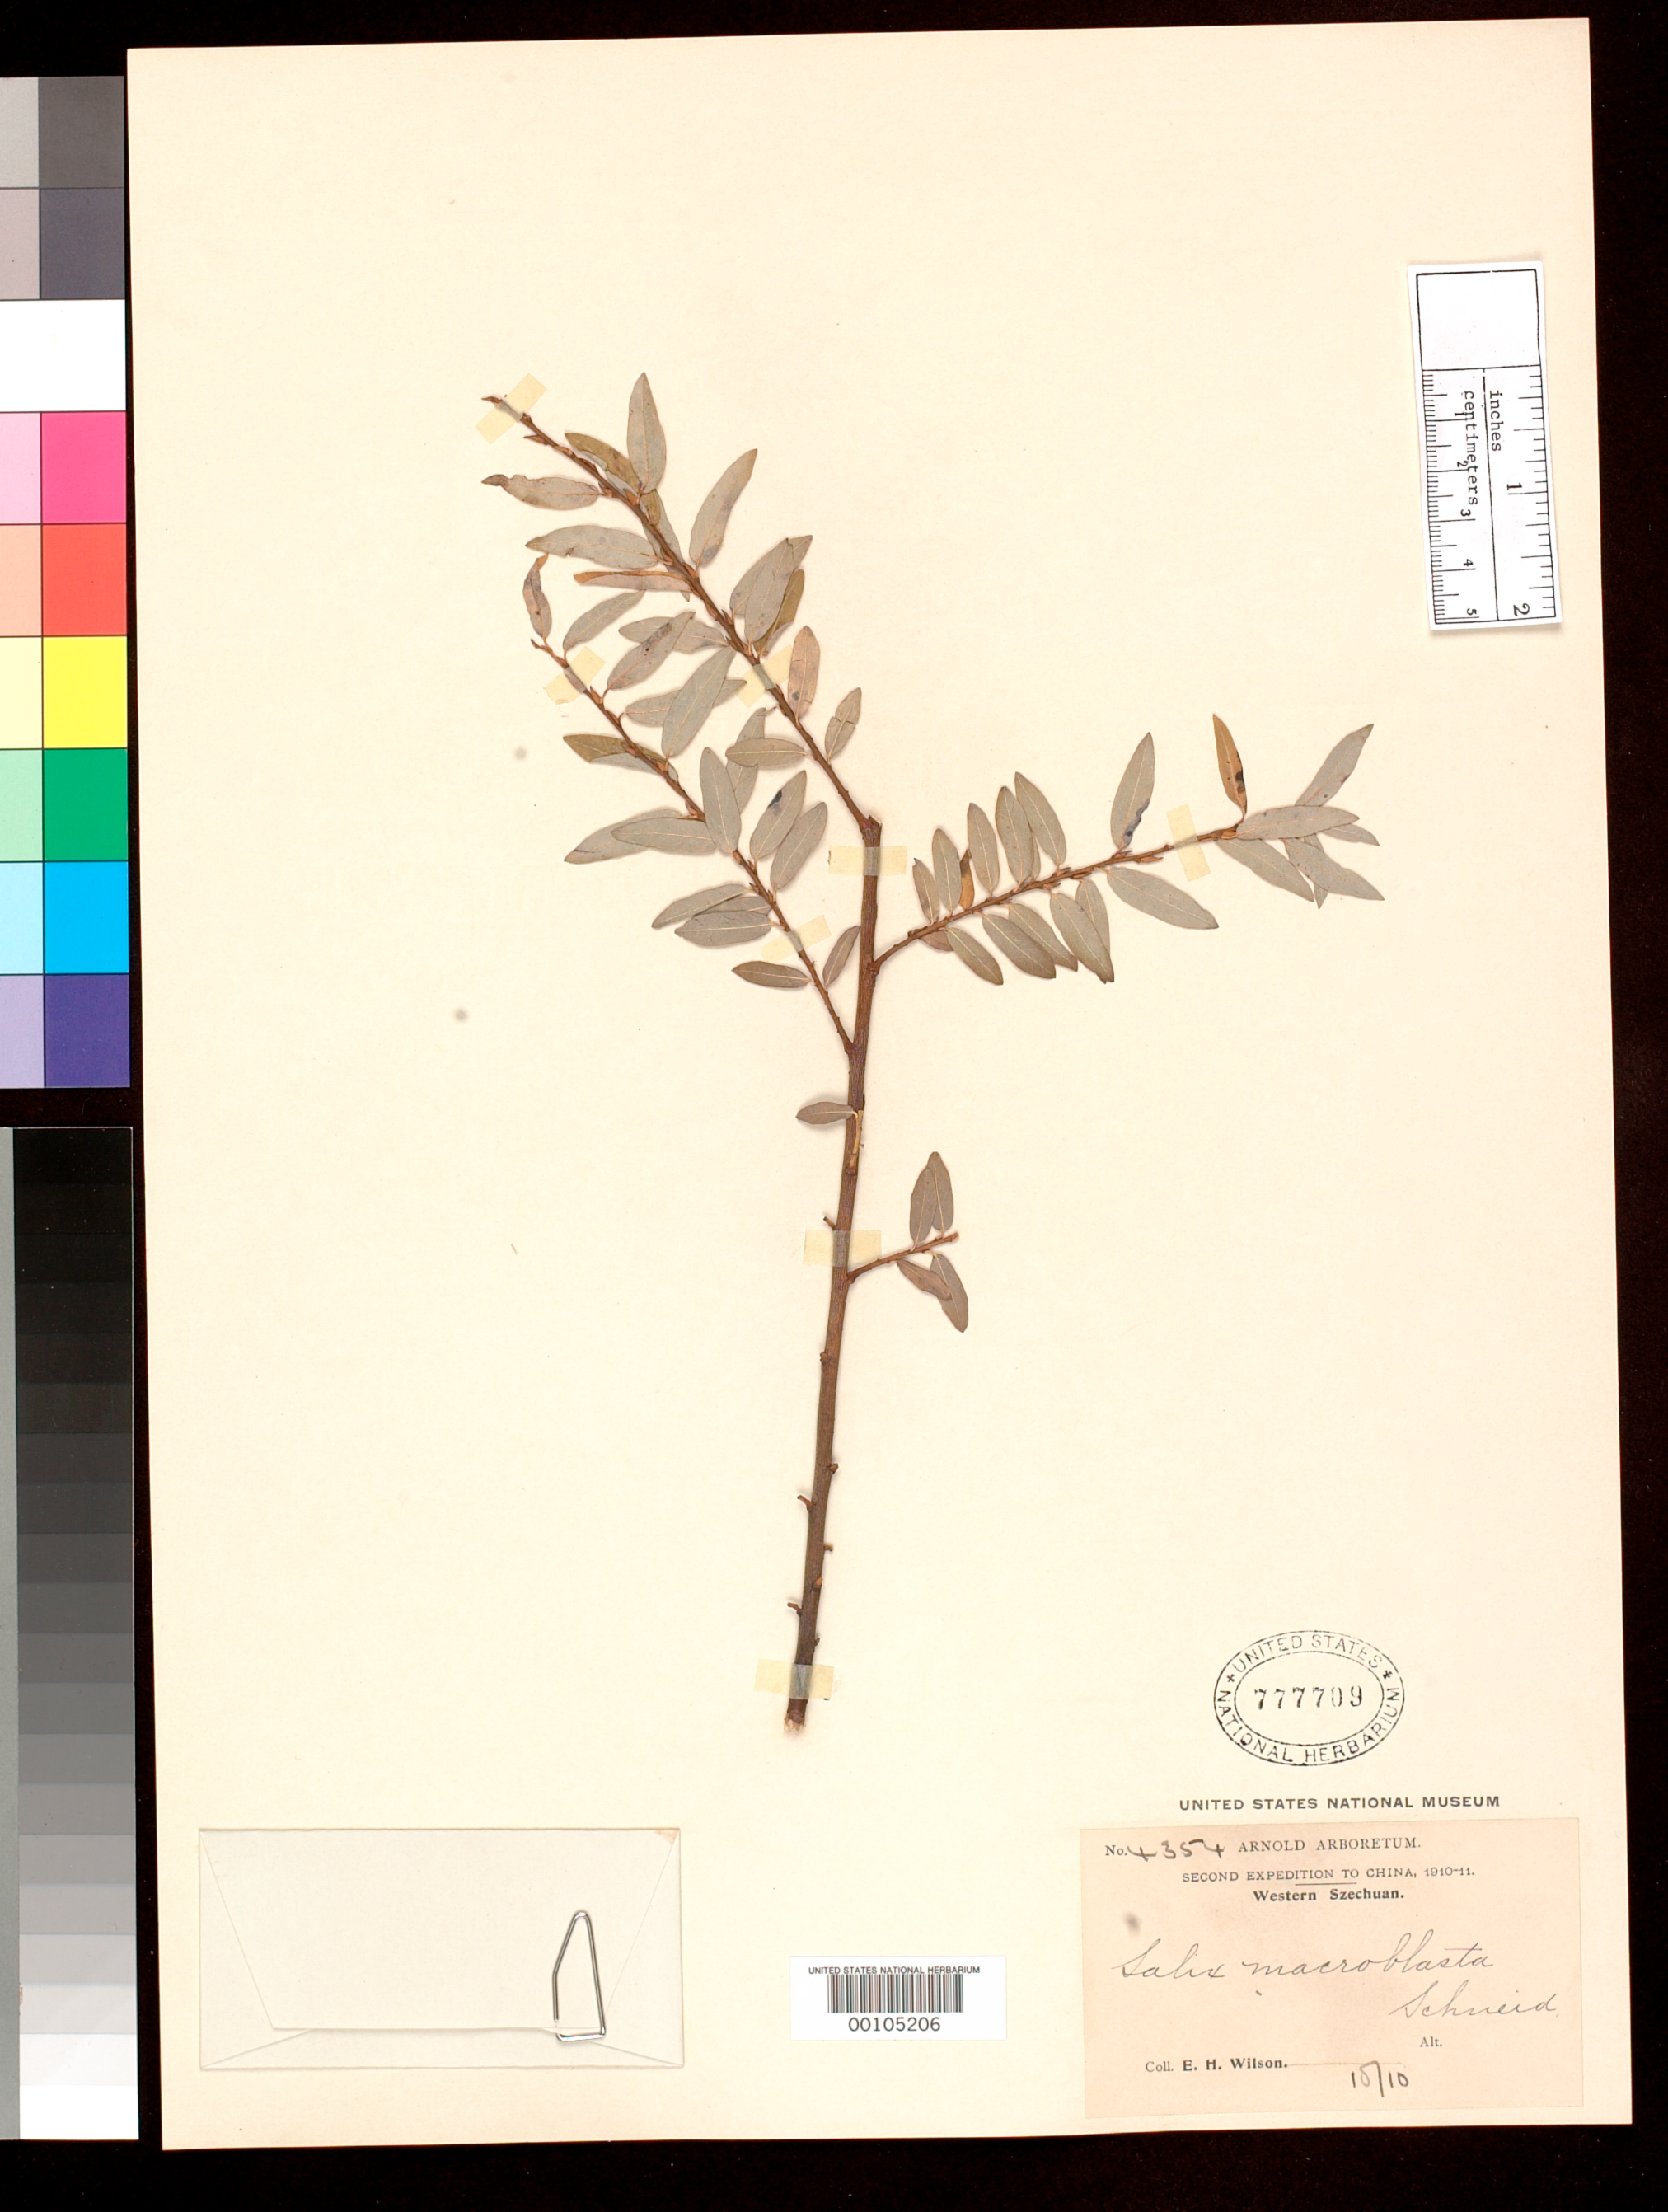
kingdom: Plantae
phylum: Tracheophyta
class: Magnoliopsida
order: Malpighiales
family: Salicaceae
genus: Salix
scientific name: Salix macroblasta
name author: C.K. Schneid. in Sarg.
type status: Isotype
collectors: E. H. Wilson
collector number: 4354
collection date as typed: Oct 1910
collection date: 1910-10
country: China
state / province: Sichuan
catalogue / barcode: US 777709